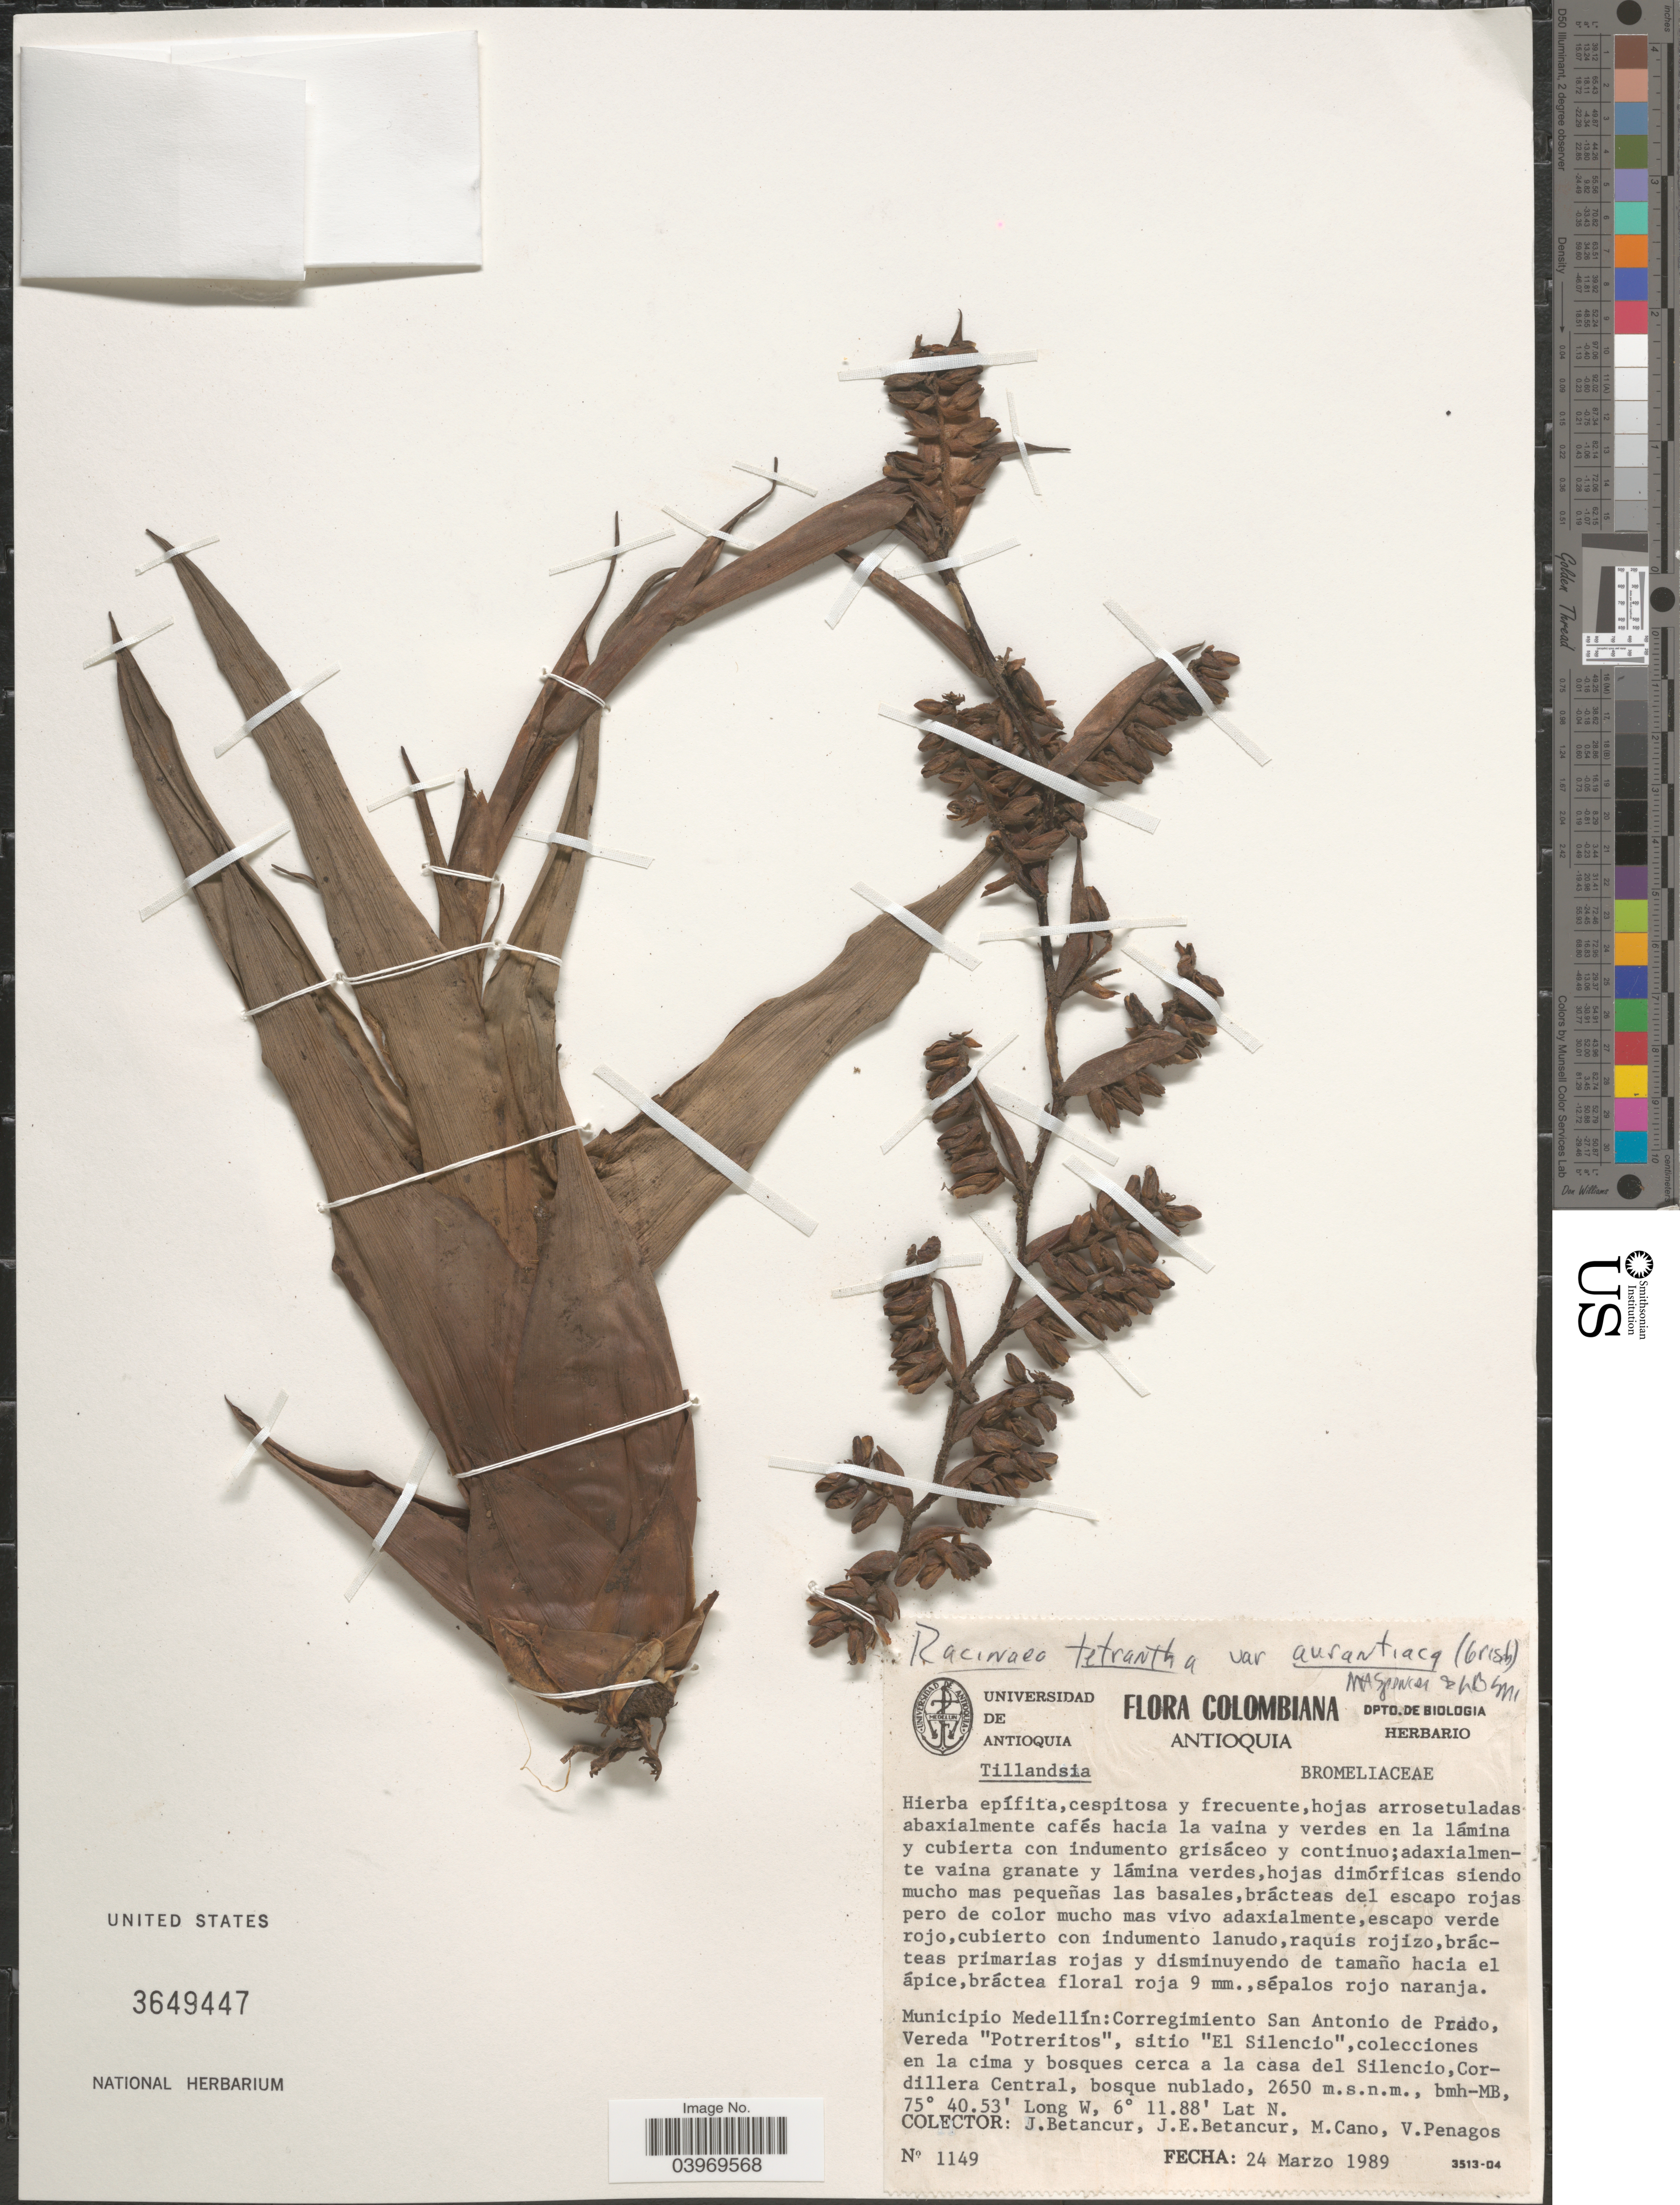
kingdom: Plantae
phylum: Tracheophyta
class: Liliopsida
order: Poales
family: Bromeliaceae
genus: Racinaea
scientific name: Racinaea tetrantha var. aurantiaca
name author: (Griseb.) M.A. Spencer & L.B. Sm.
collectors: J. Betancur, J. Betancur, M. Cano & V. Penagos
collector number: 1149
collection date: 1989-03-24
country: Colombia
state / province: Antioquia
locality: Municipio Medellín: Corregimiento San Antonio de Prado, Vereda "Potreritos", sitio "El Silencio", colecciones en la cima y bosques cerca a la casa del Silencio, Cordillera Central.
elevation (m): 2650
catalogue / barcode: US 3649447